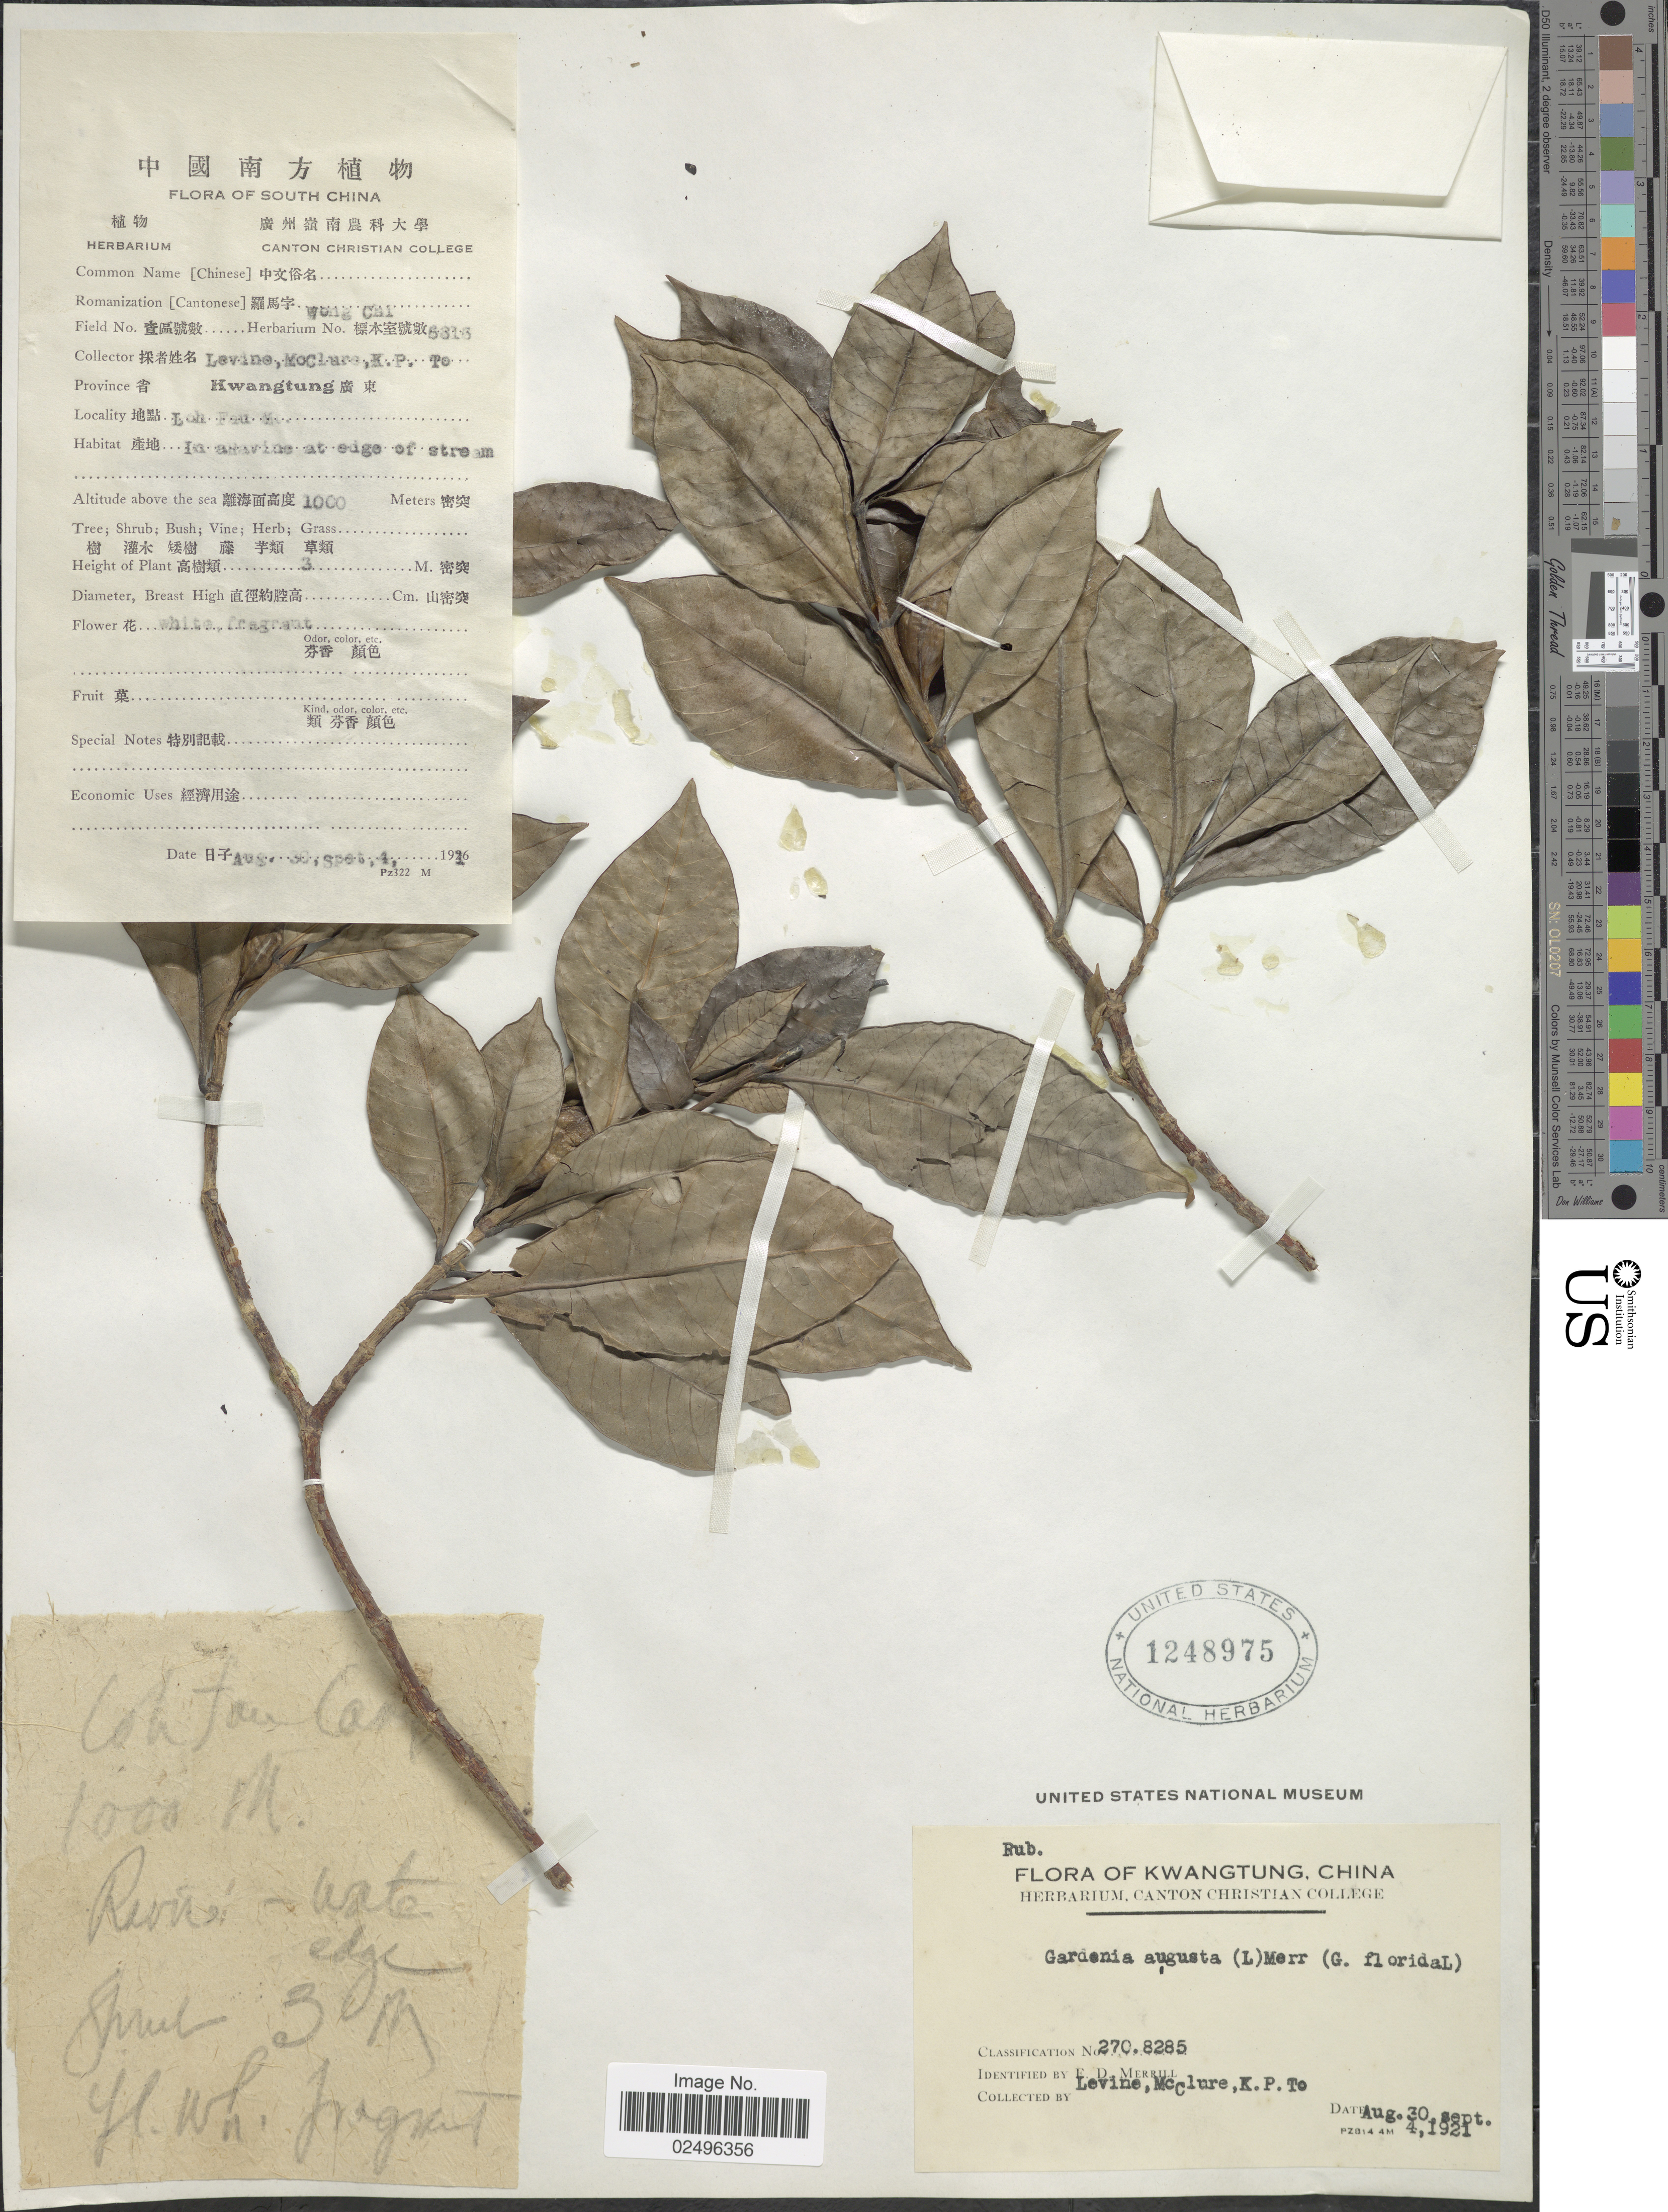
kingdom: Plantae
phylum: Tracheophyta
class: Magnoliopsida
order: Gentianales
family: Rubiaceae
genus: Gardenia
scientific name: Gardenia augusta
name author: (L.) Merr.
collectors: F. A. McClure, -. Levine & Kang Peng To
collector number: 6313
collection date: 1916-08-30/1916-09-04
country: China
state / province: Guangdong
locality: South China. Kwangtung. Loh Fau Mt.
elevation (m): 1000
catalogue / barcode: US 1248975